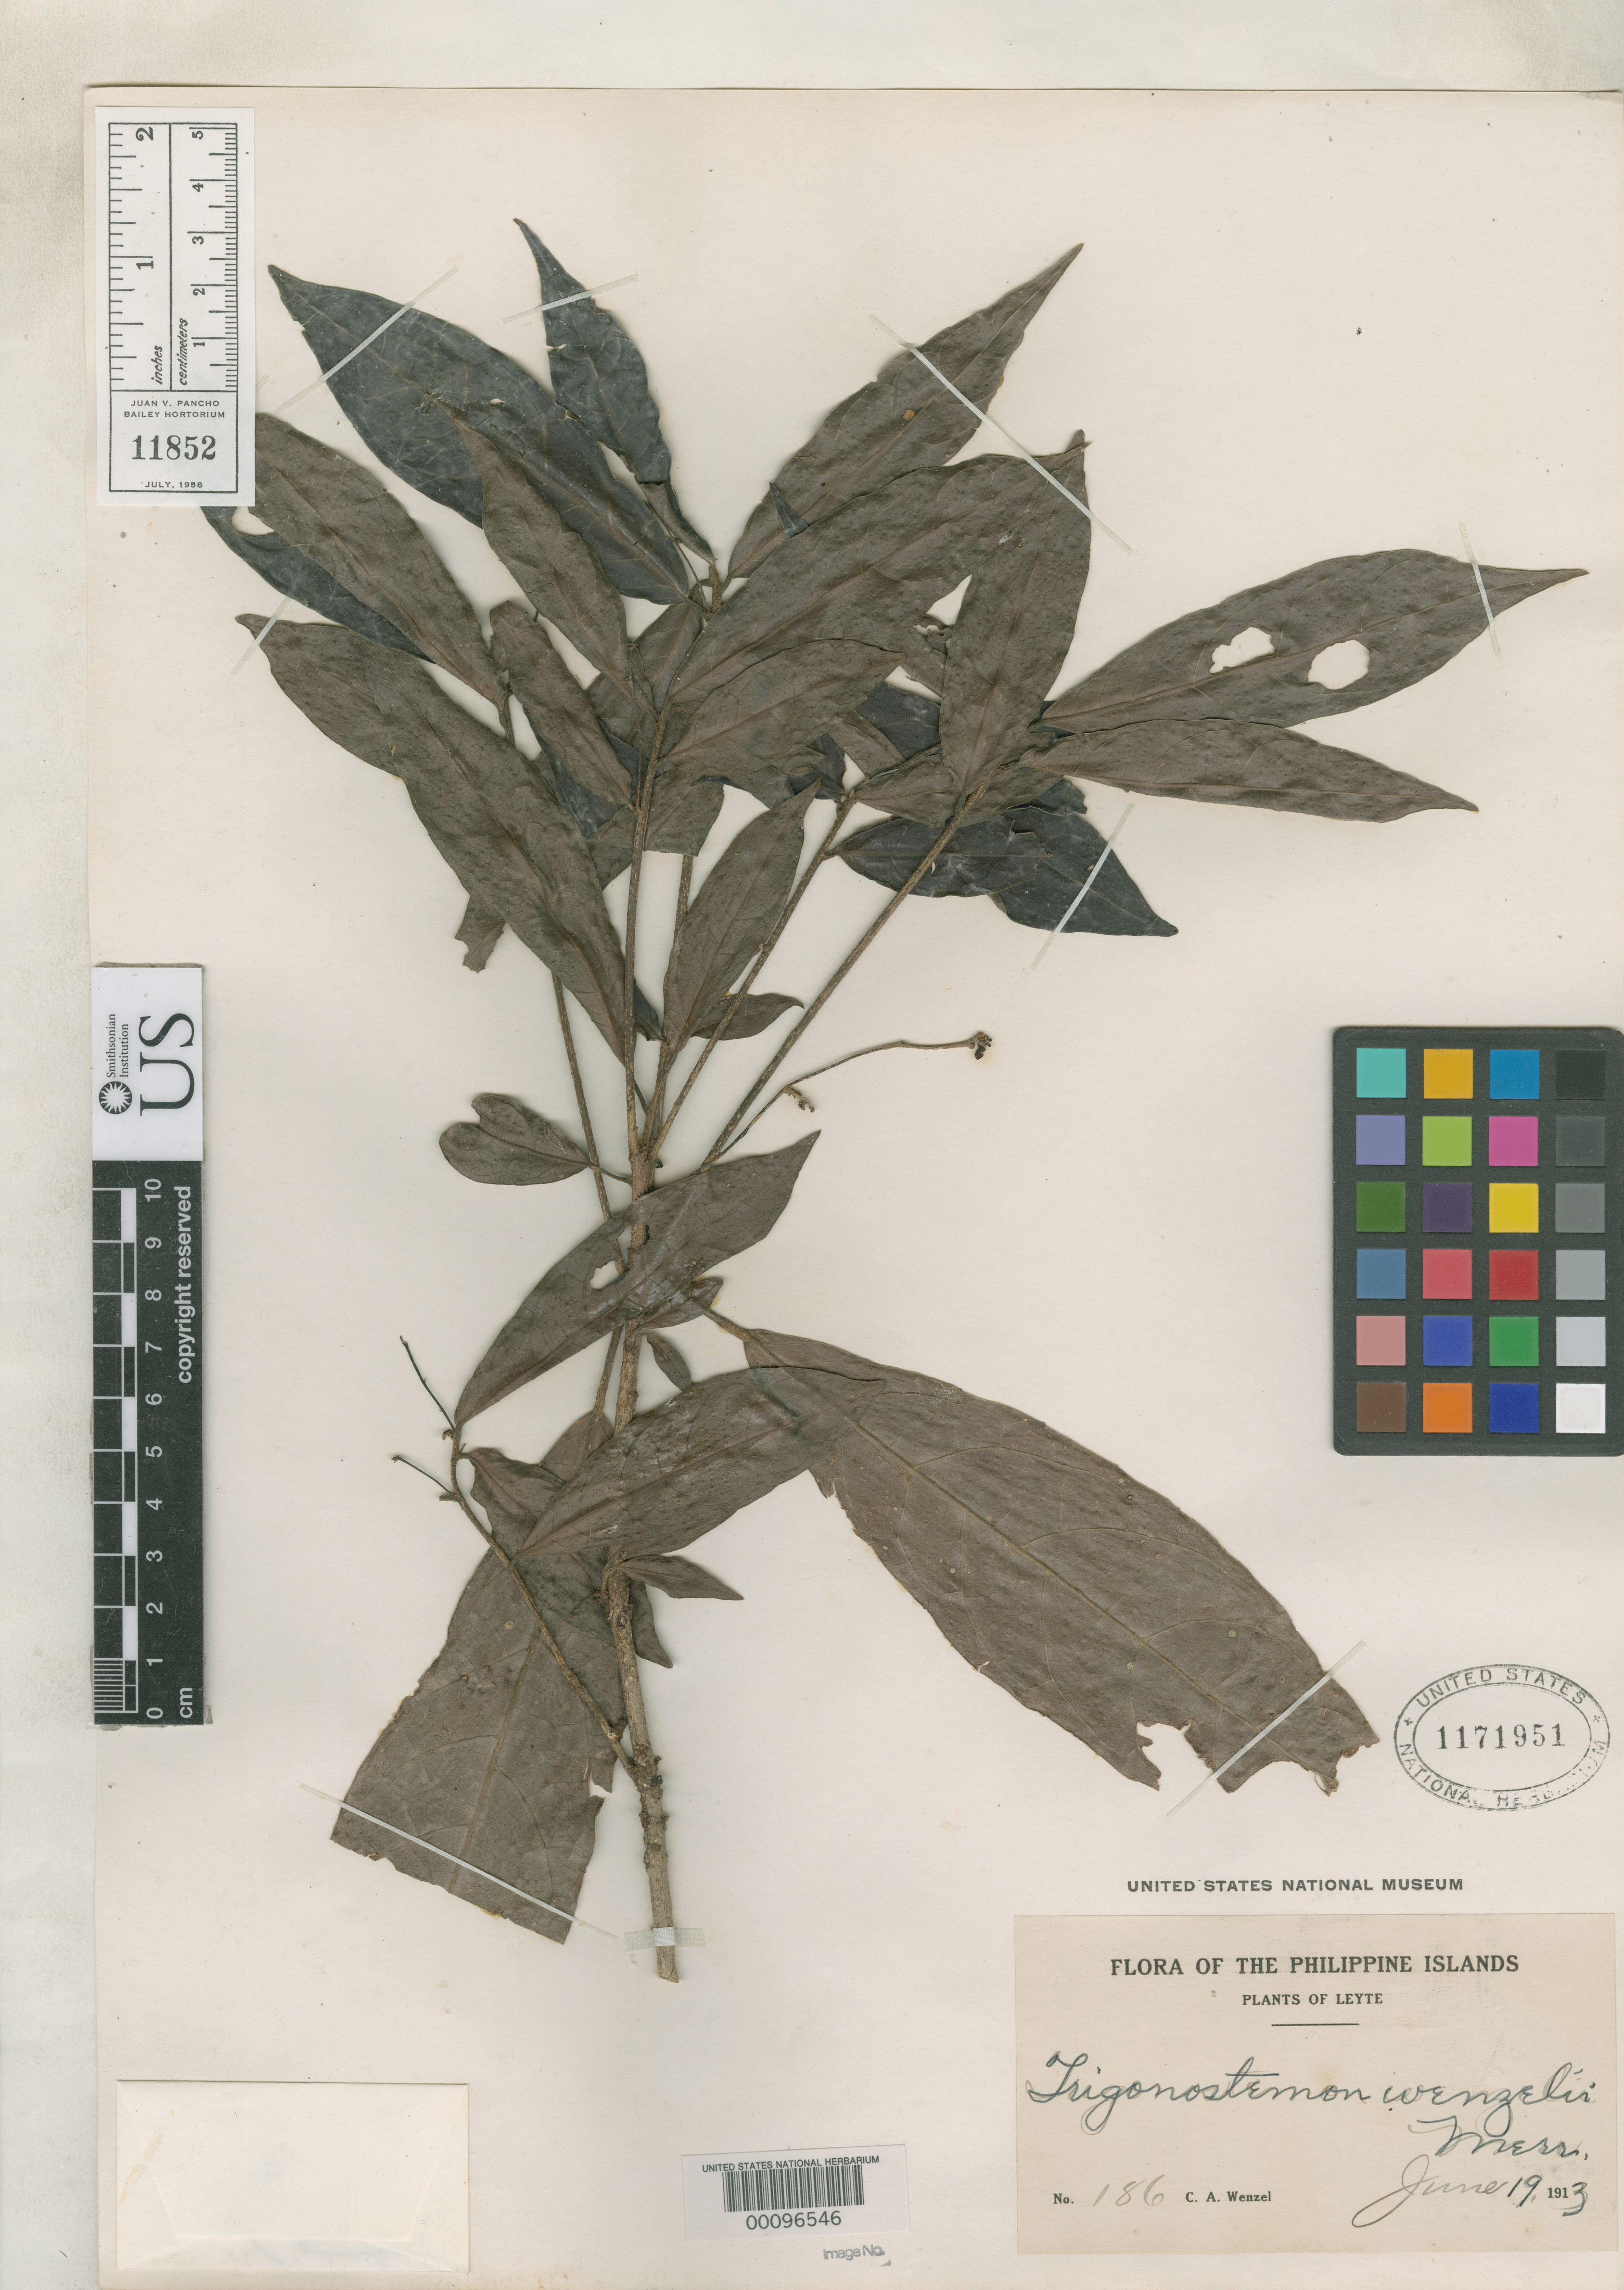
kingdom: Plantae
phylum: Tracheophyta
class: Magnoliopsida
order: Malpighiales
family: Euphorbiaceae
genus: Trigonostemon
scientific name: Trigonostemon wenzelii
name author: Merr.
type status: Isotype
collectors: C. Wenzel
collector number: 186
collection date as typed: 19 Jun 1913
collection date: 1913-06-19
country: Philippines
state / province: Eastern Visayas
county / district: Leyte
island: Leyte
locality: Dagami.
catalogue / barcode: US 1171951